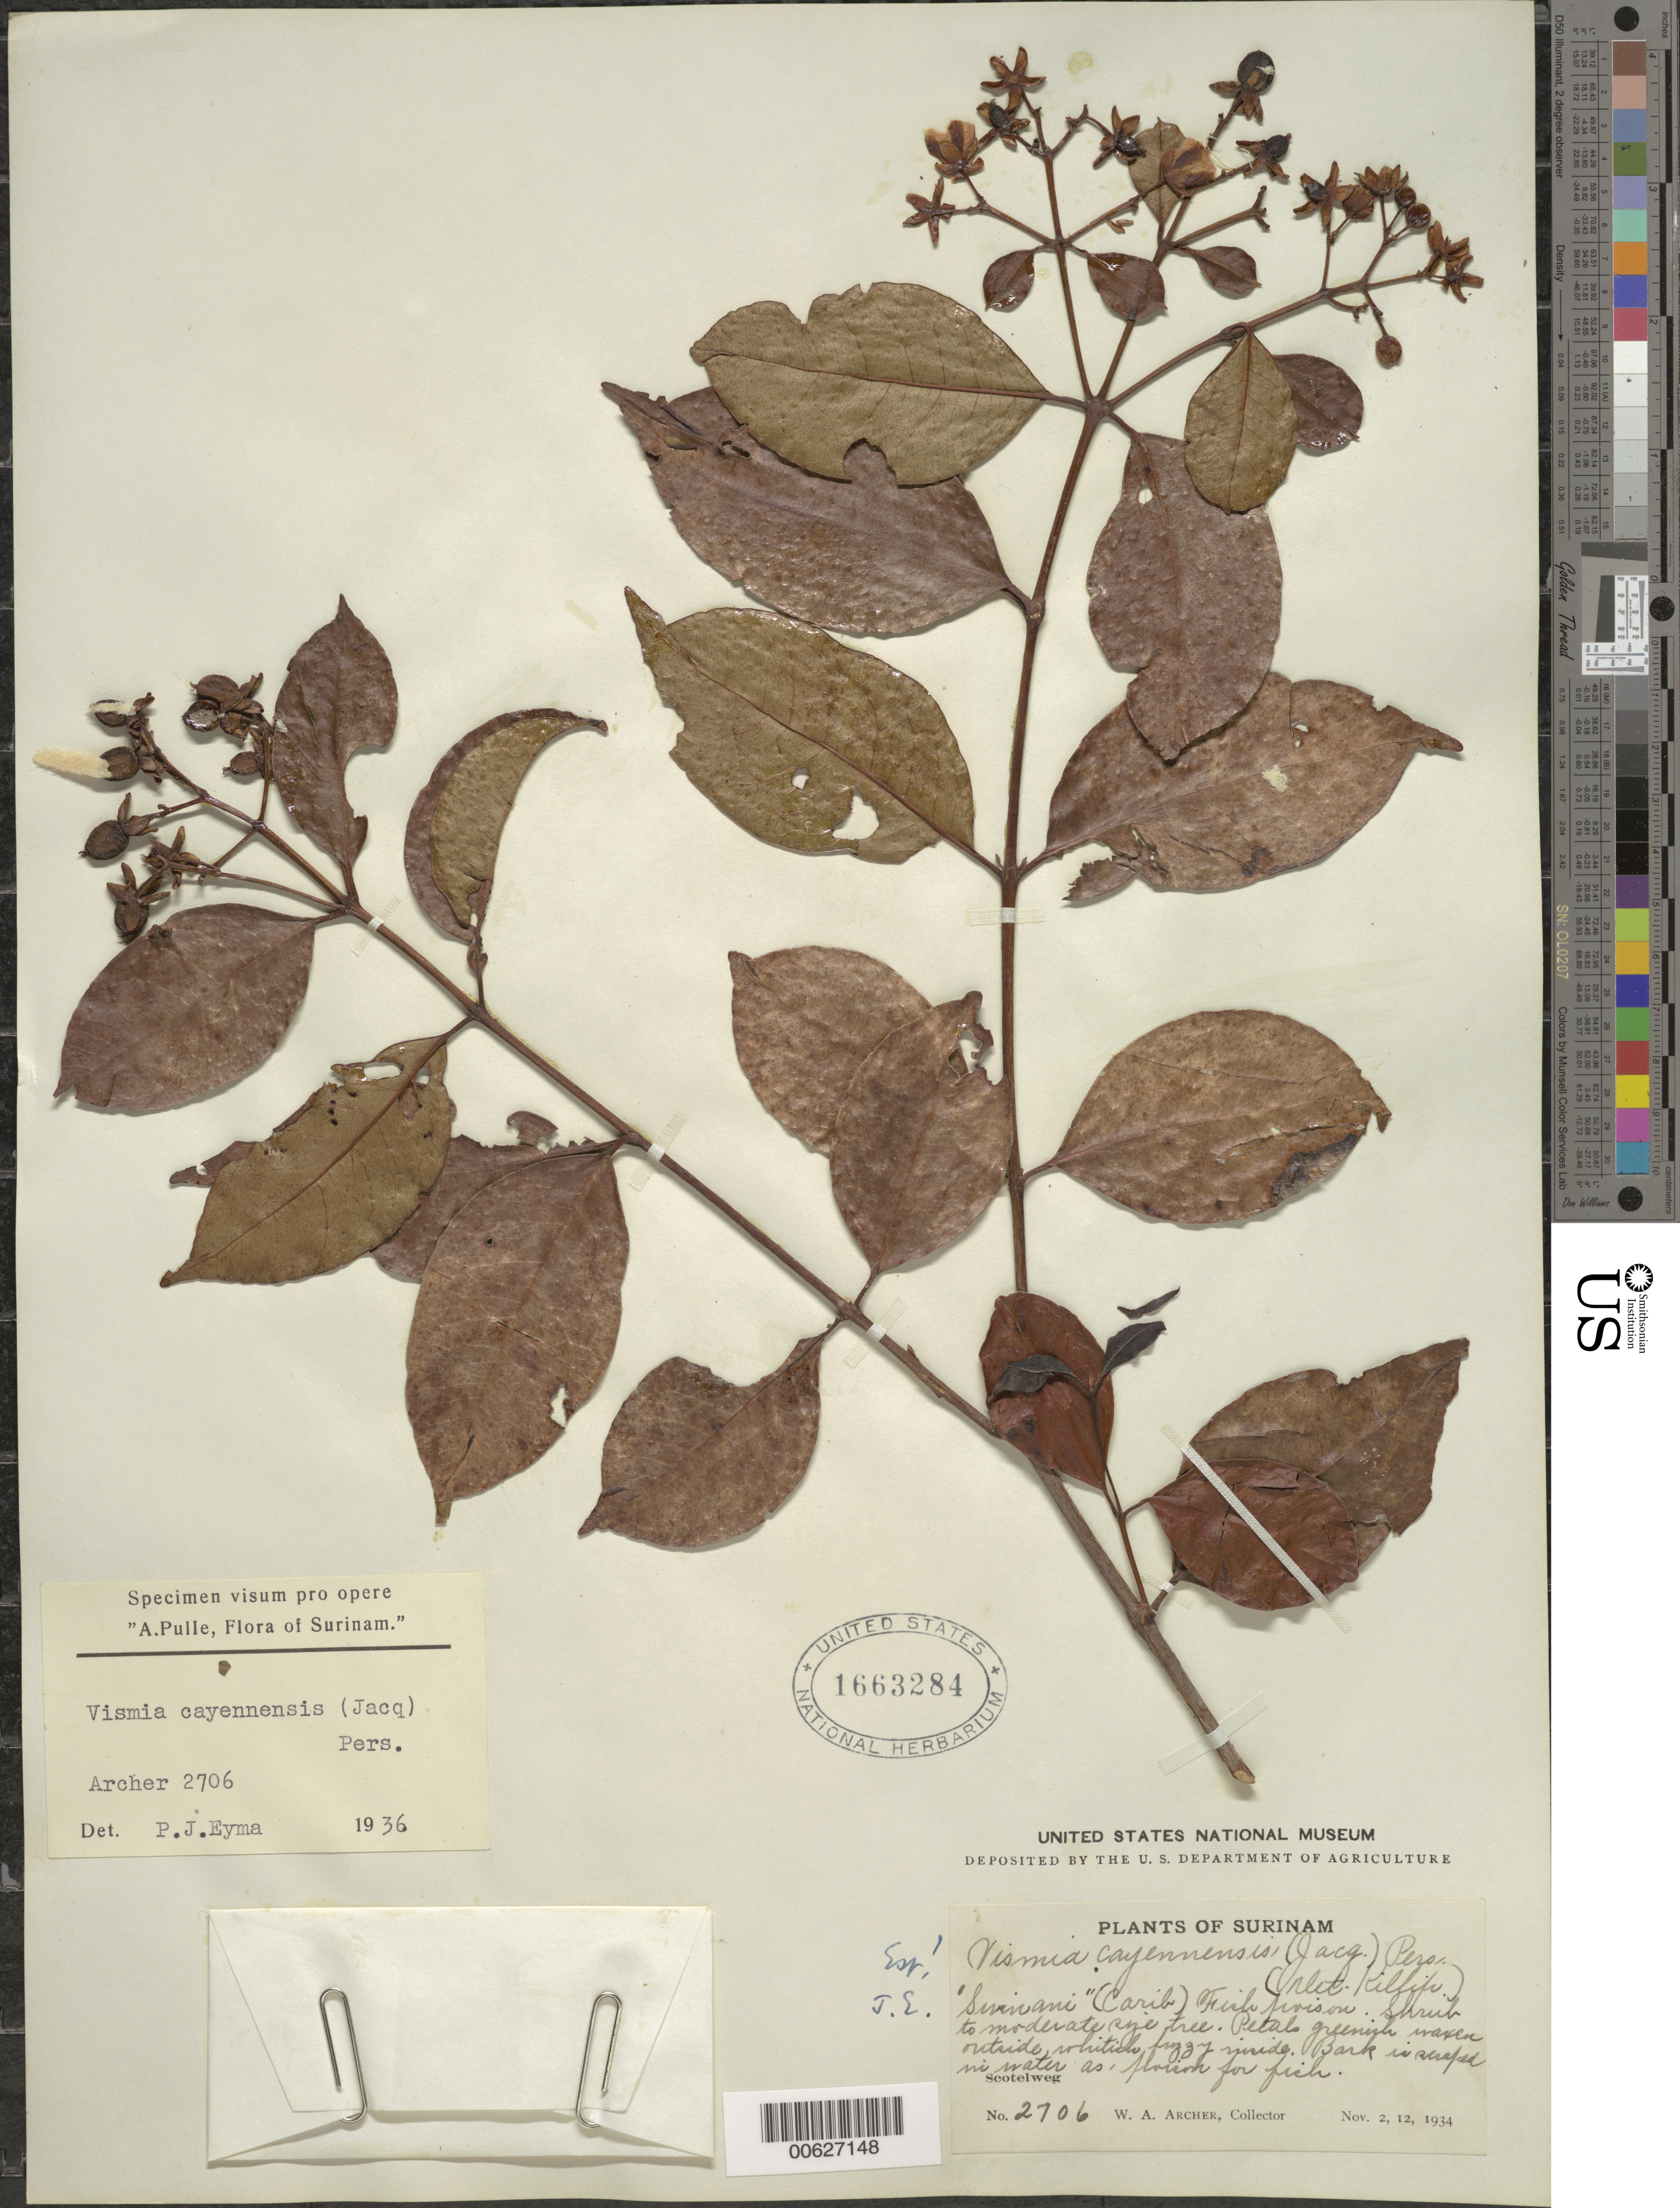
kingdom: Plantae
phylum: Tracheophyta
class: Magnoliopsida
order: Malpighiales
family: Hypericaceae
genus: Vismia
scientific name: Vismia cayennensis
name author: (Jacq.) Pers.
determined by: Eyma, P. J.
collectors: W. A. Archer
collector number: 2706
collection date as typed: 2-Nov-34 or 12-Nov-34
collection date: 1934-11-02 or 1934-11-12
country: Suriname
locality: Scotelweg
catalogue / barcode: US 1663284